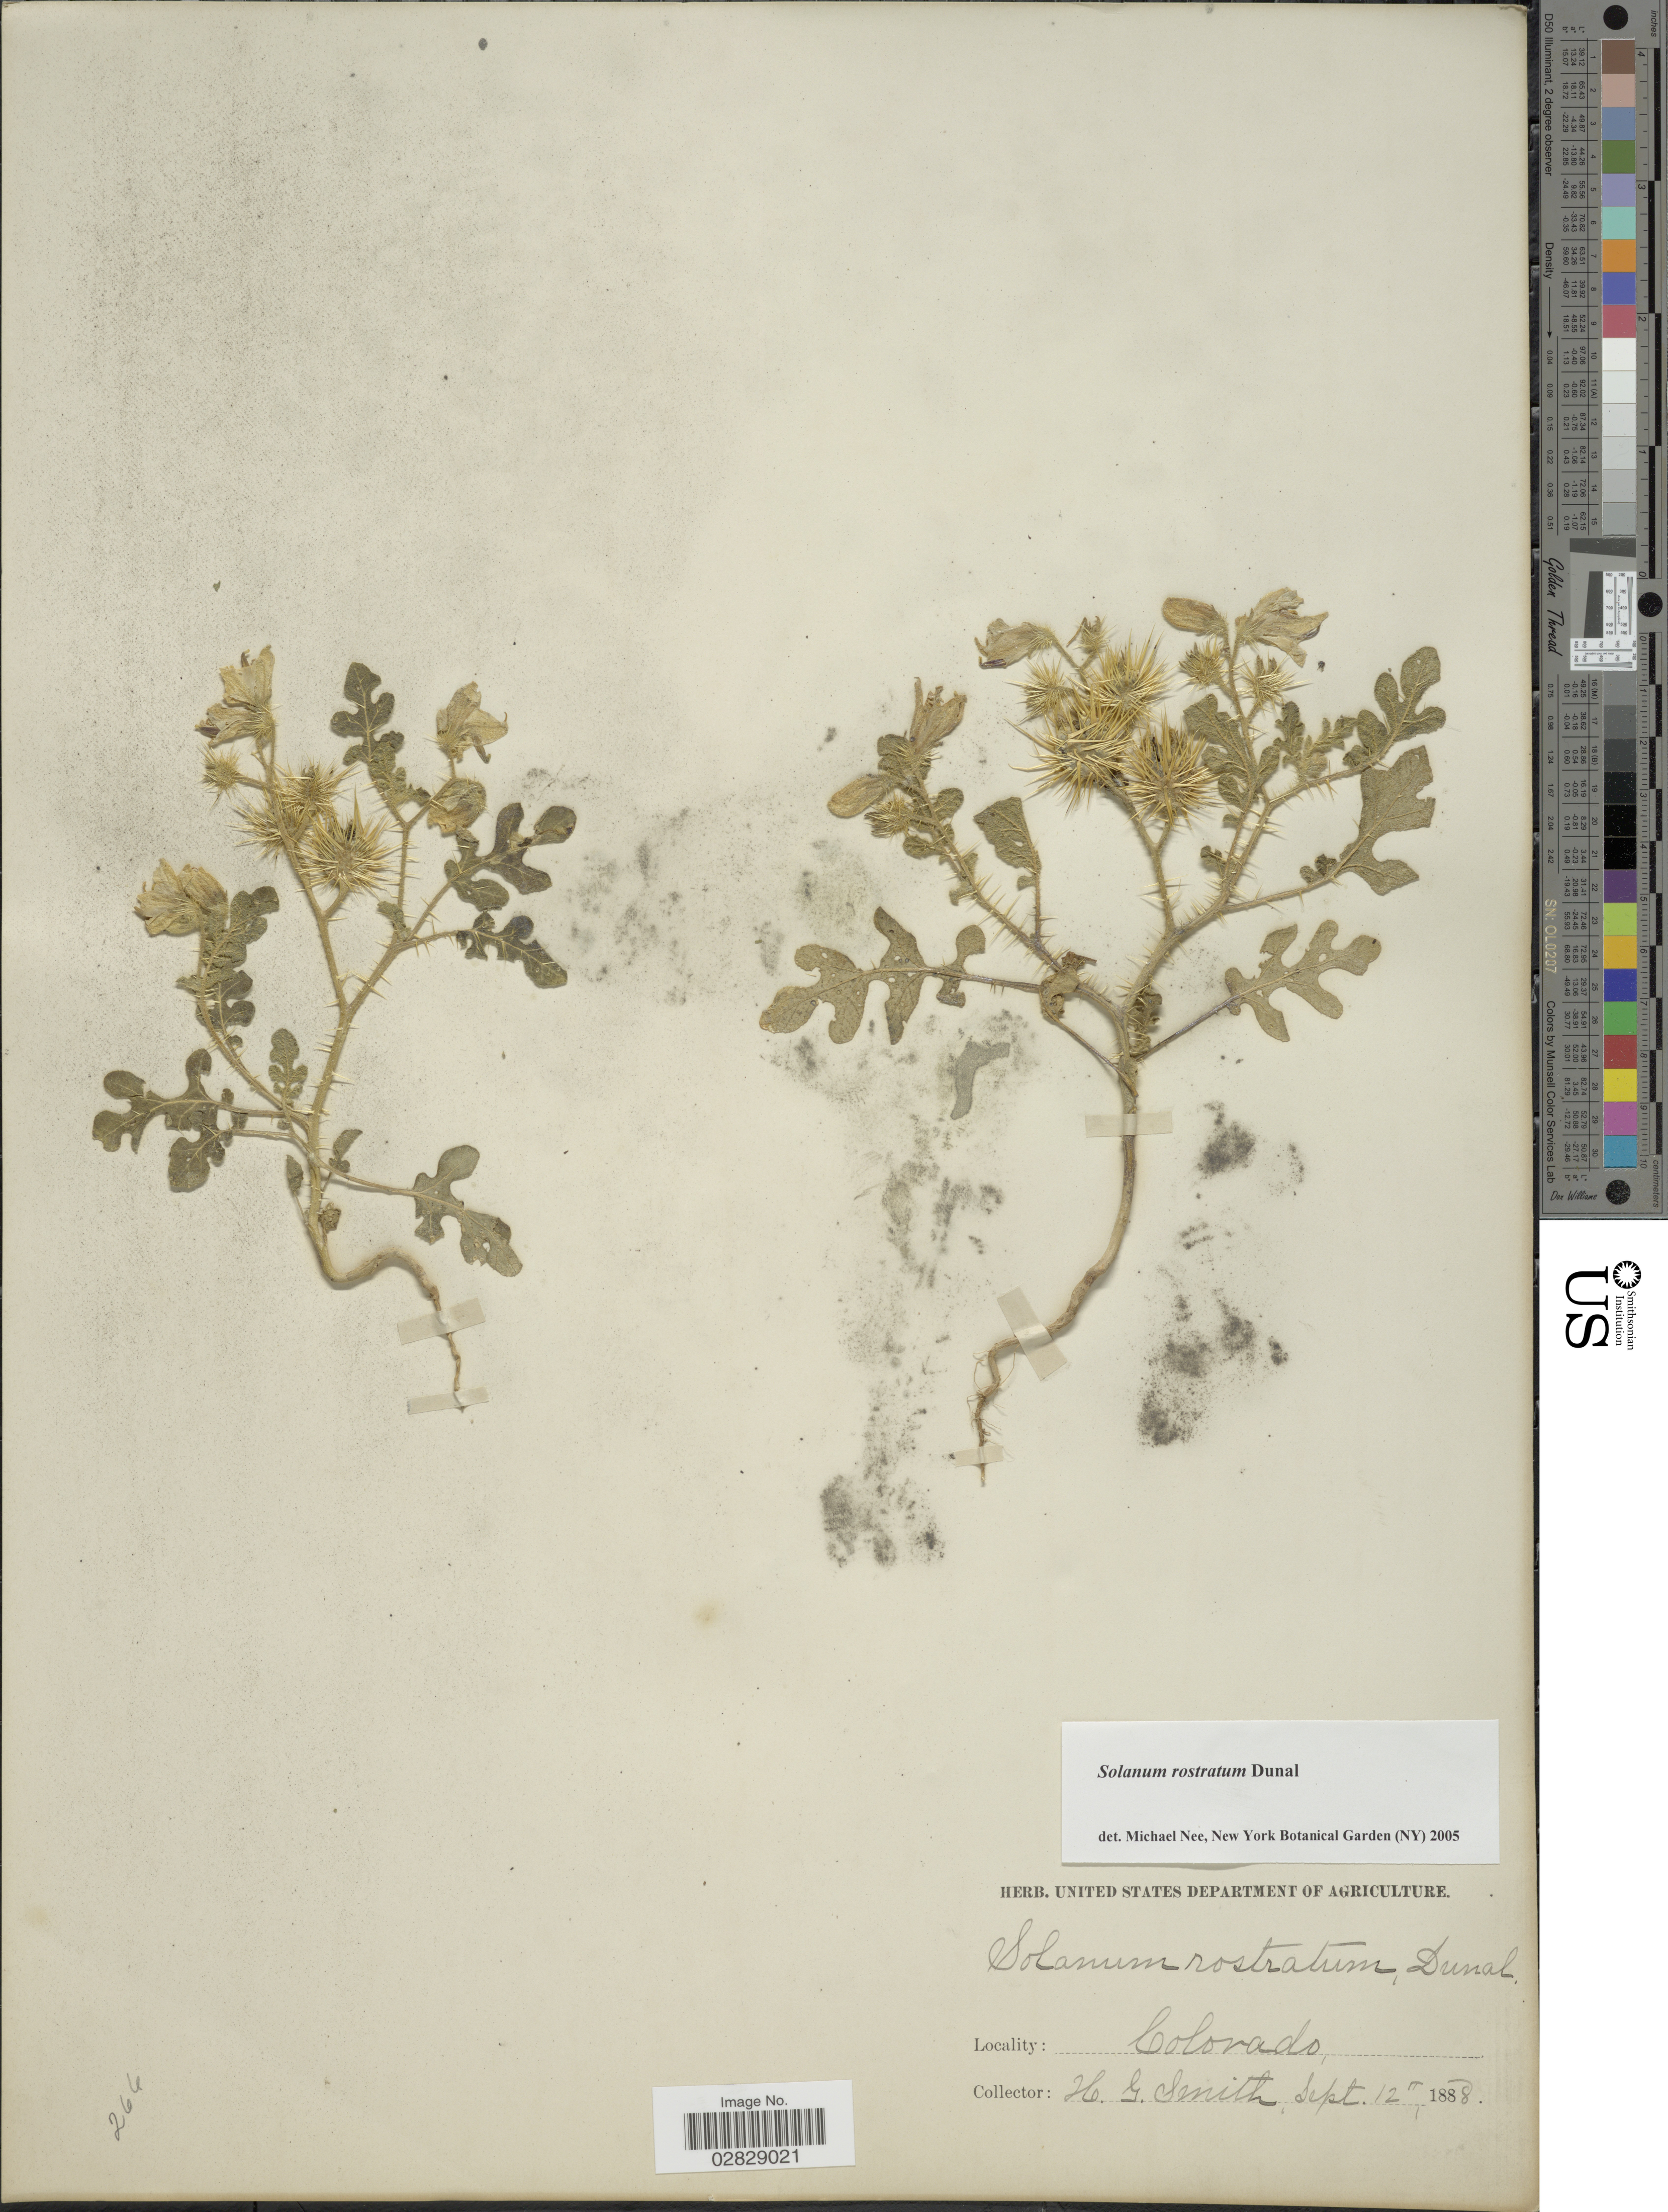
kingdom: Plantae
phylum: Tracheophyta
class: Magnoliopsida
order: Solanales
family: Solanaceae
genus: Solanum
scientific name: Solanum rostratum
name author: Dunal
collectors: H. Smith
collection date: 1888-09-12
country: United States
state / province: Colorado